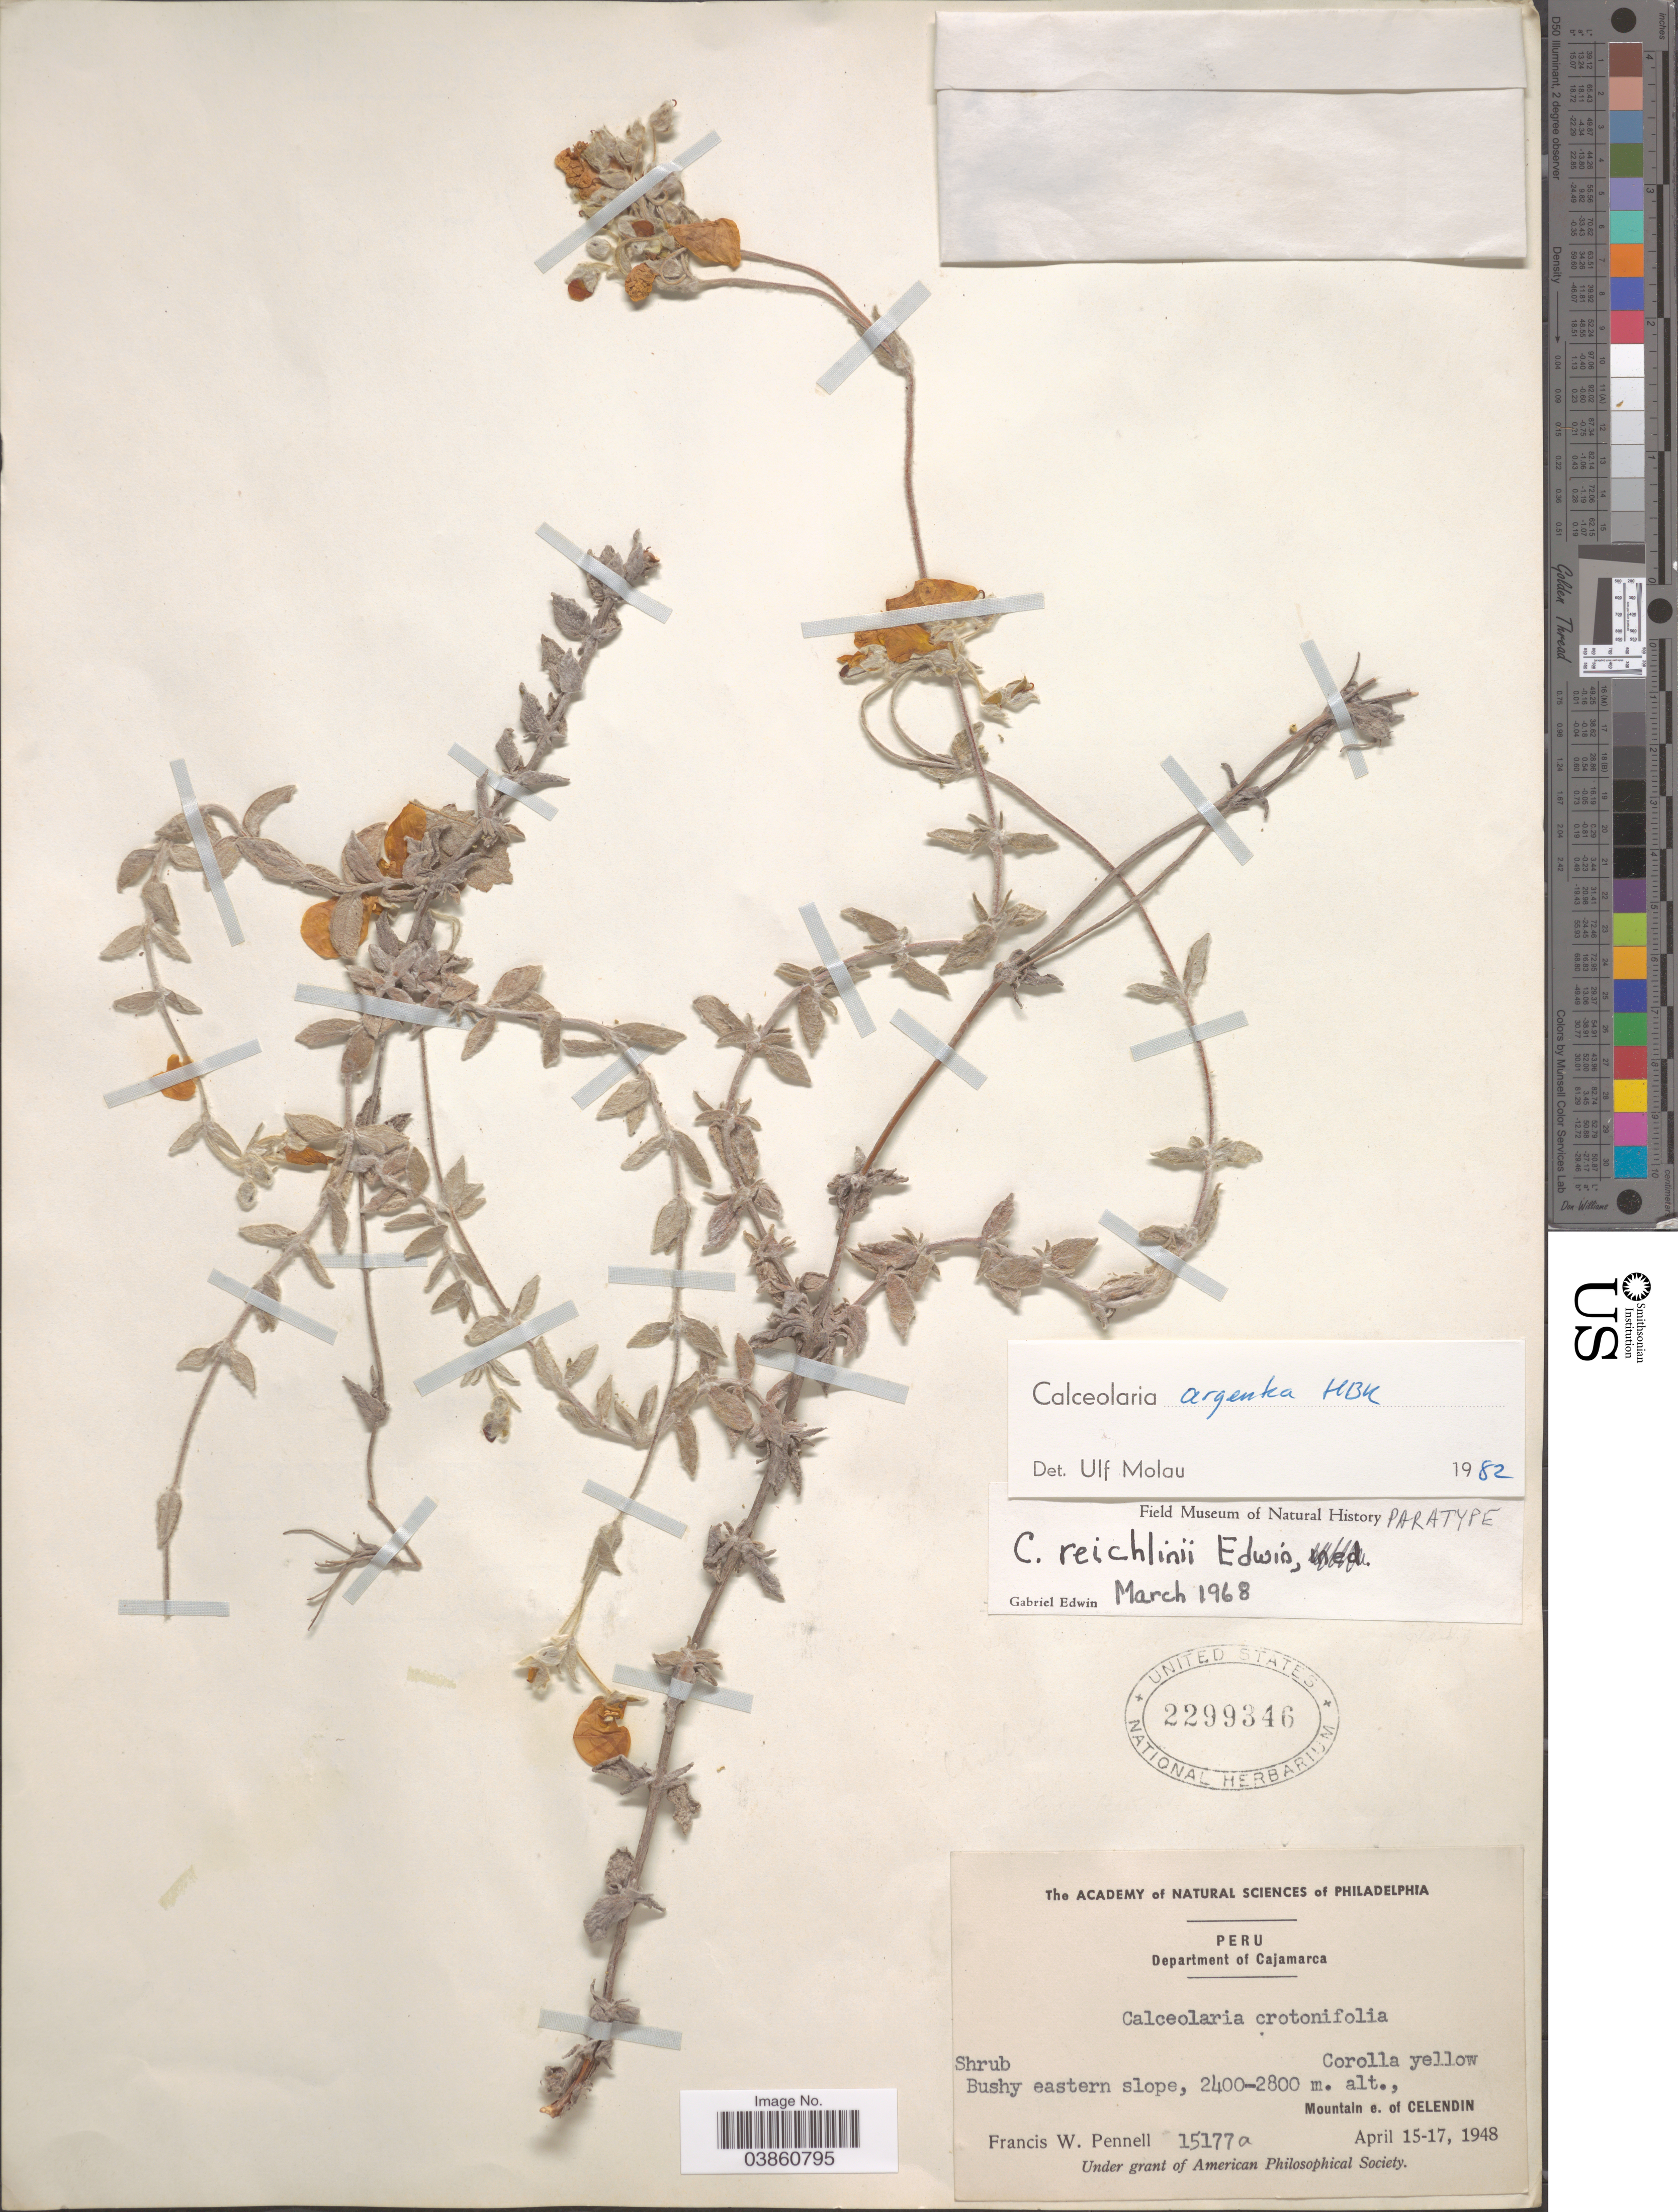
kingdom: Plantae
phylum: Tracheophyta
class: Magnoliopsida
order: Lamiales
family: Calceolariaceae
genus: Calceolaria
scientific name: Calceolaria argentea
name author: Kunth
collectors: F. W. Pennell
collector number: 15177a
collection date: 1948-04-15/1948-04-17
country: Peru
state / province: Cajamarca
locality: Department of Cajamarca. Eastern slope, Mountain e. of Celendin.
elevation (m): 2400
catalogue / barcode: US 2299346